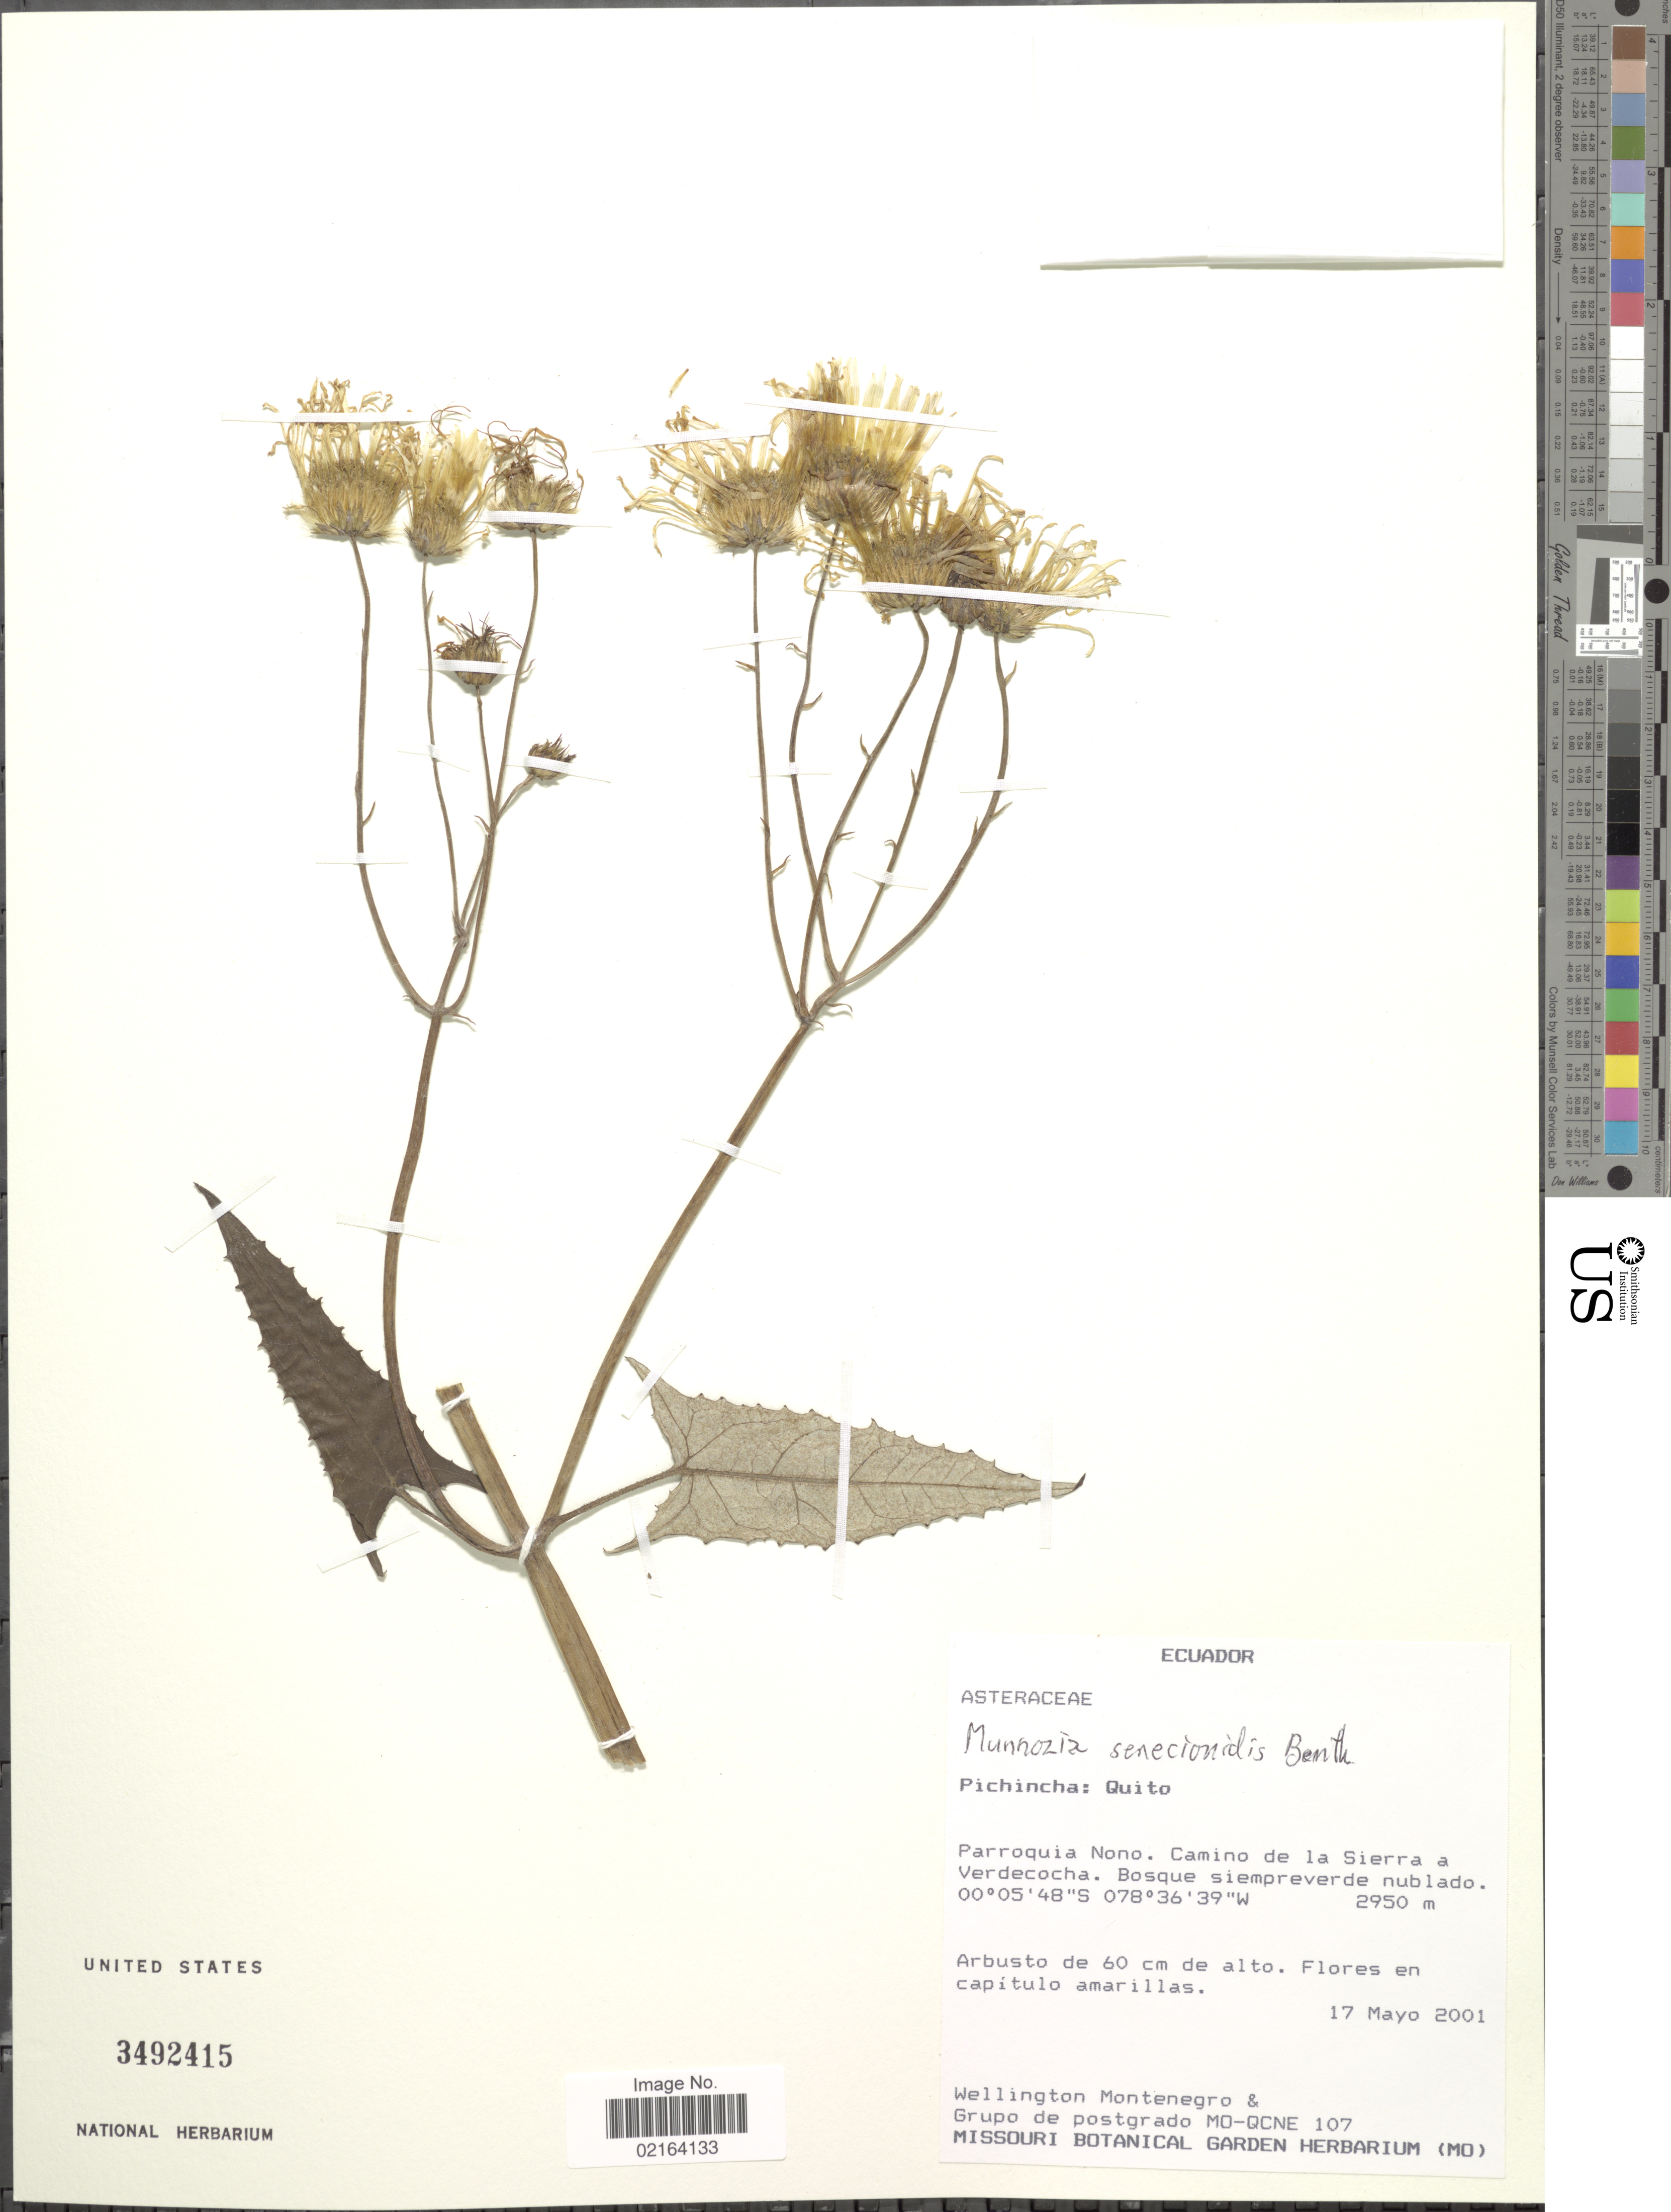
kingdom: Plantae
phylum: Tracheophyta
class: Magnoliopsida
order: Asterales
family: Asteraceae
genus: Munnozia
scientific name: Munnozia senecionidis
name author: Benth.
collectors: W. Montenegro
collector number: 107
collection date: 2001-05-17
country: Ecuador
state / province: Pichincha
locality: Pichincha: Quito, Parroquia Nono, Camino de la Sierra a Verdecocha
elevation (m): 2950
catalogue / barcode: US 3492415